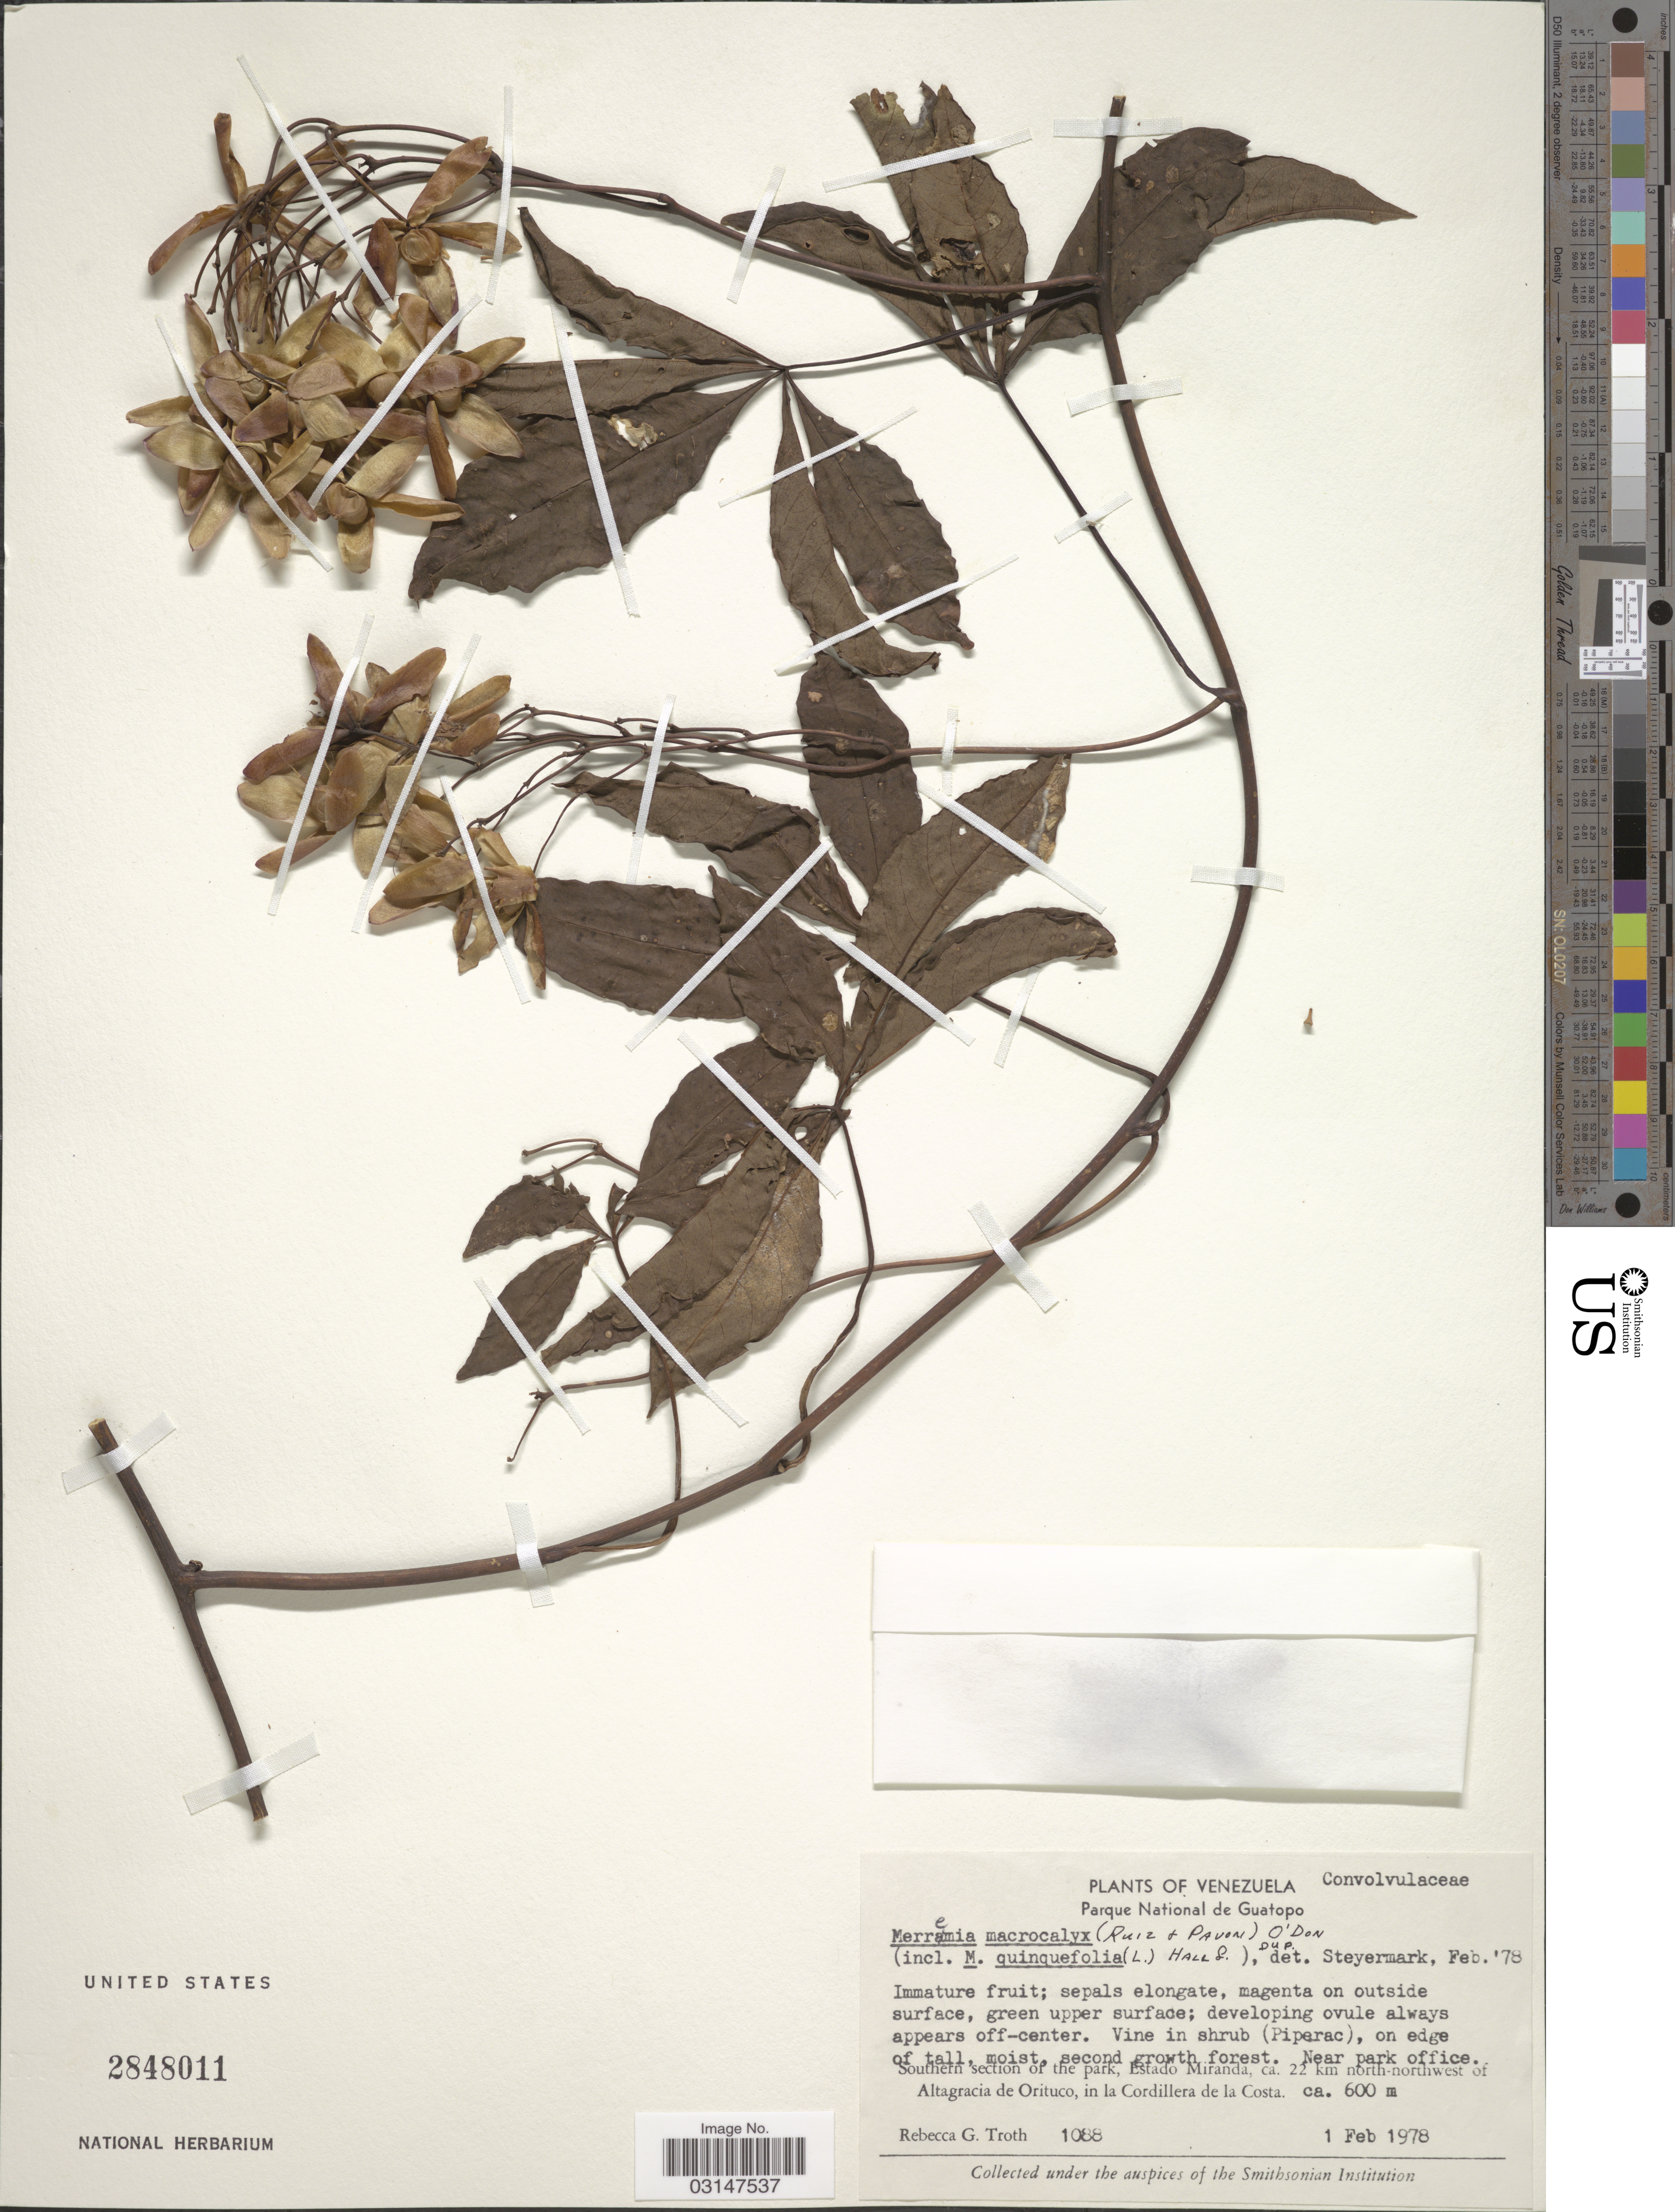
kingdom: Plantae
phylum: Tracheophyta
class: Magnoliopsida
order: Solanales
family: Convolvulaceae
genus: Distimake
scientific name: Distimake macrocalyx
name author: (Ruiz & Pav.) A. R. Simões & Staples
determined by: Strong, Mark T., (BOT), Smithsonian Institution - National Museum of Natural History (UNITED STATES)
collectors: R. Troth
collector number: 1088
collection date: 1978-02-01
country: Venezuela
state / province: Miranda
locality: Parque Nacional de Guatopo, Near park office. Southern section of the park, ca. 22 km north-northwest of Altagracia de Orituco, in la Cordillera de la Costa.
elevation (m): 600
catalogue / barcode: US 2848011